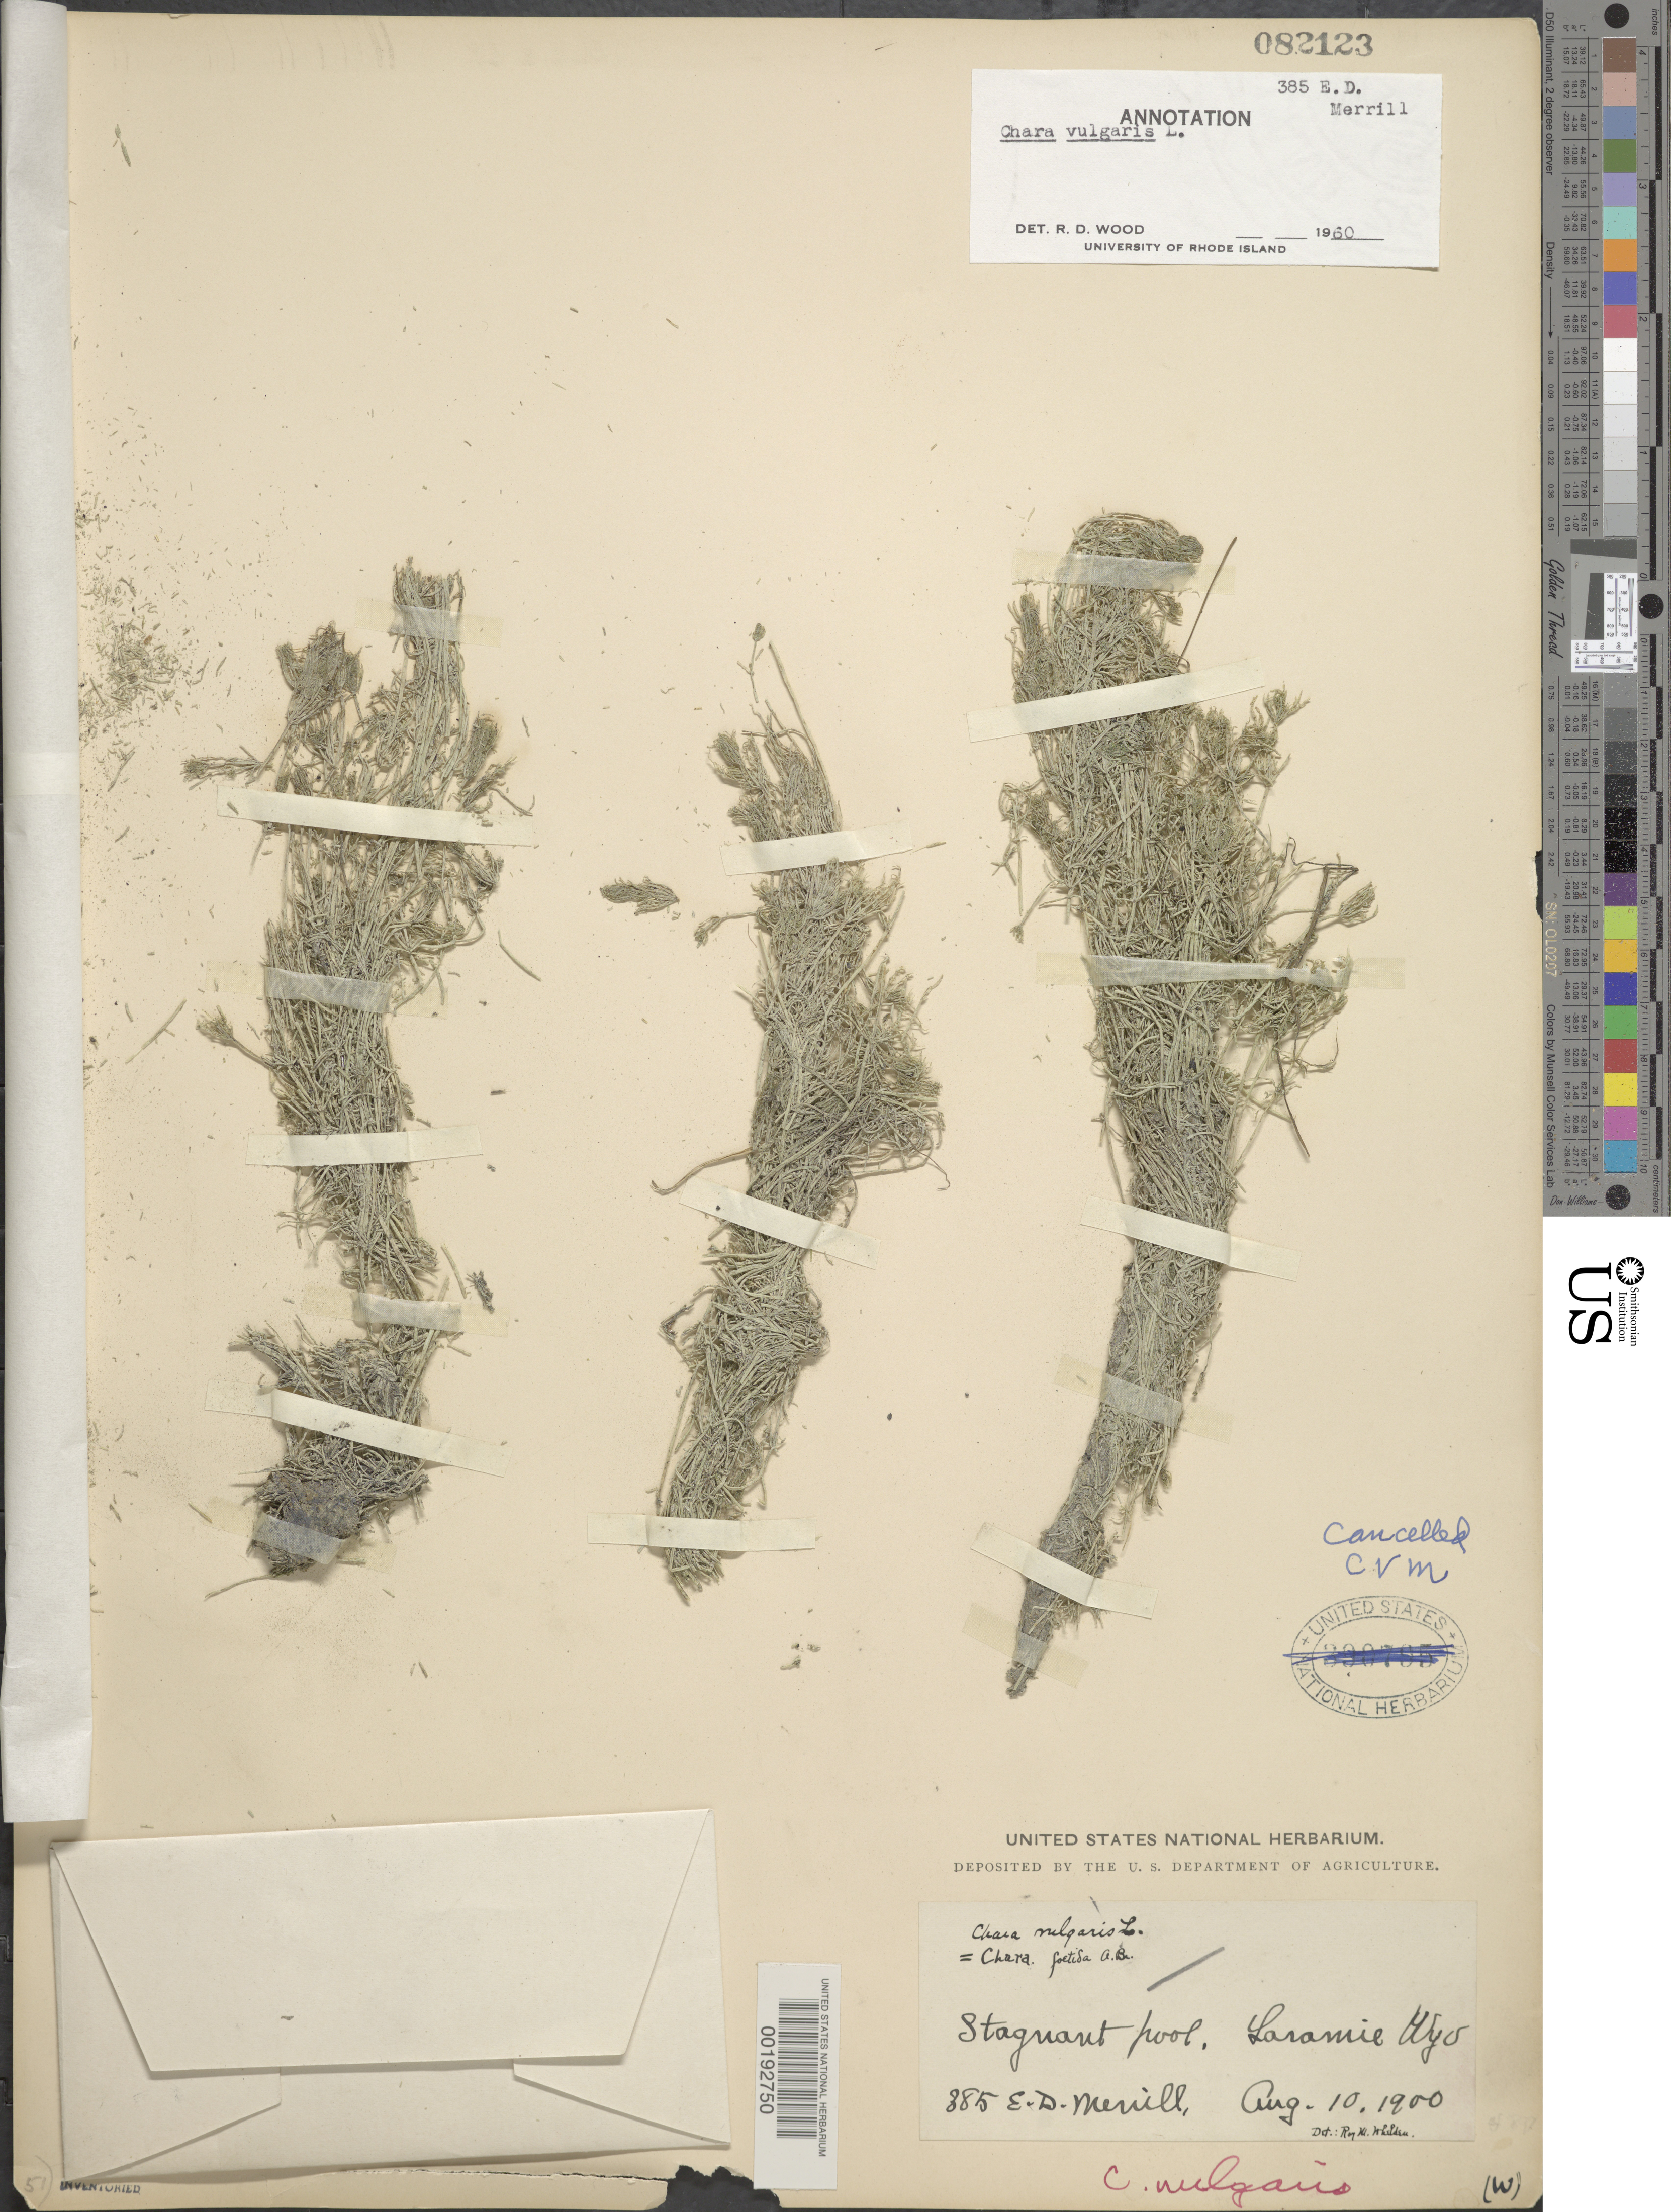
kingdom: Plantae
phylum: Charophyta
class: Charophyceae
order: Charales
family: Characeae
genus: Chara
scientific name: Chara vulgaris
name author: L.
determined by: Wood, R. D.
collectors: E. D. Merrill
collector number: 385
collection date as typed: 10 Aug 1900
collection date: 1900-08-10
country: United States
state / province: Wyoming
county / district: Albany County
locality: Laramie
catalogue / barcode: US 82123